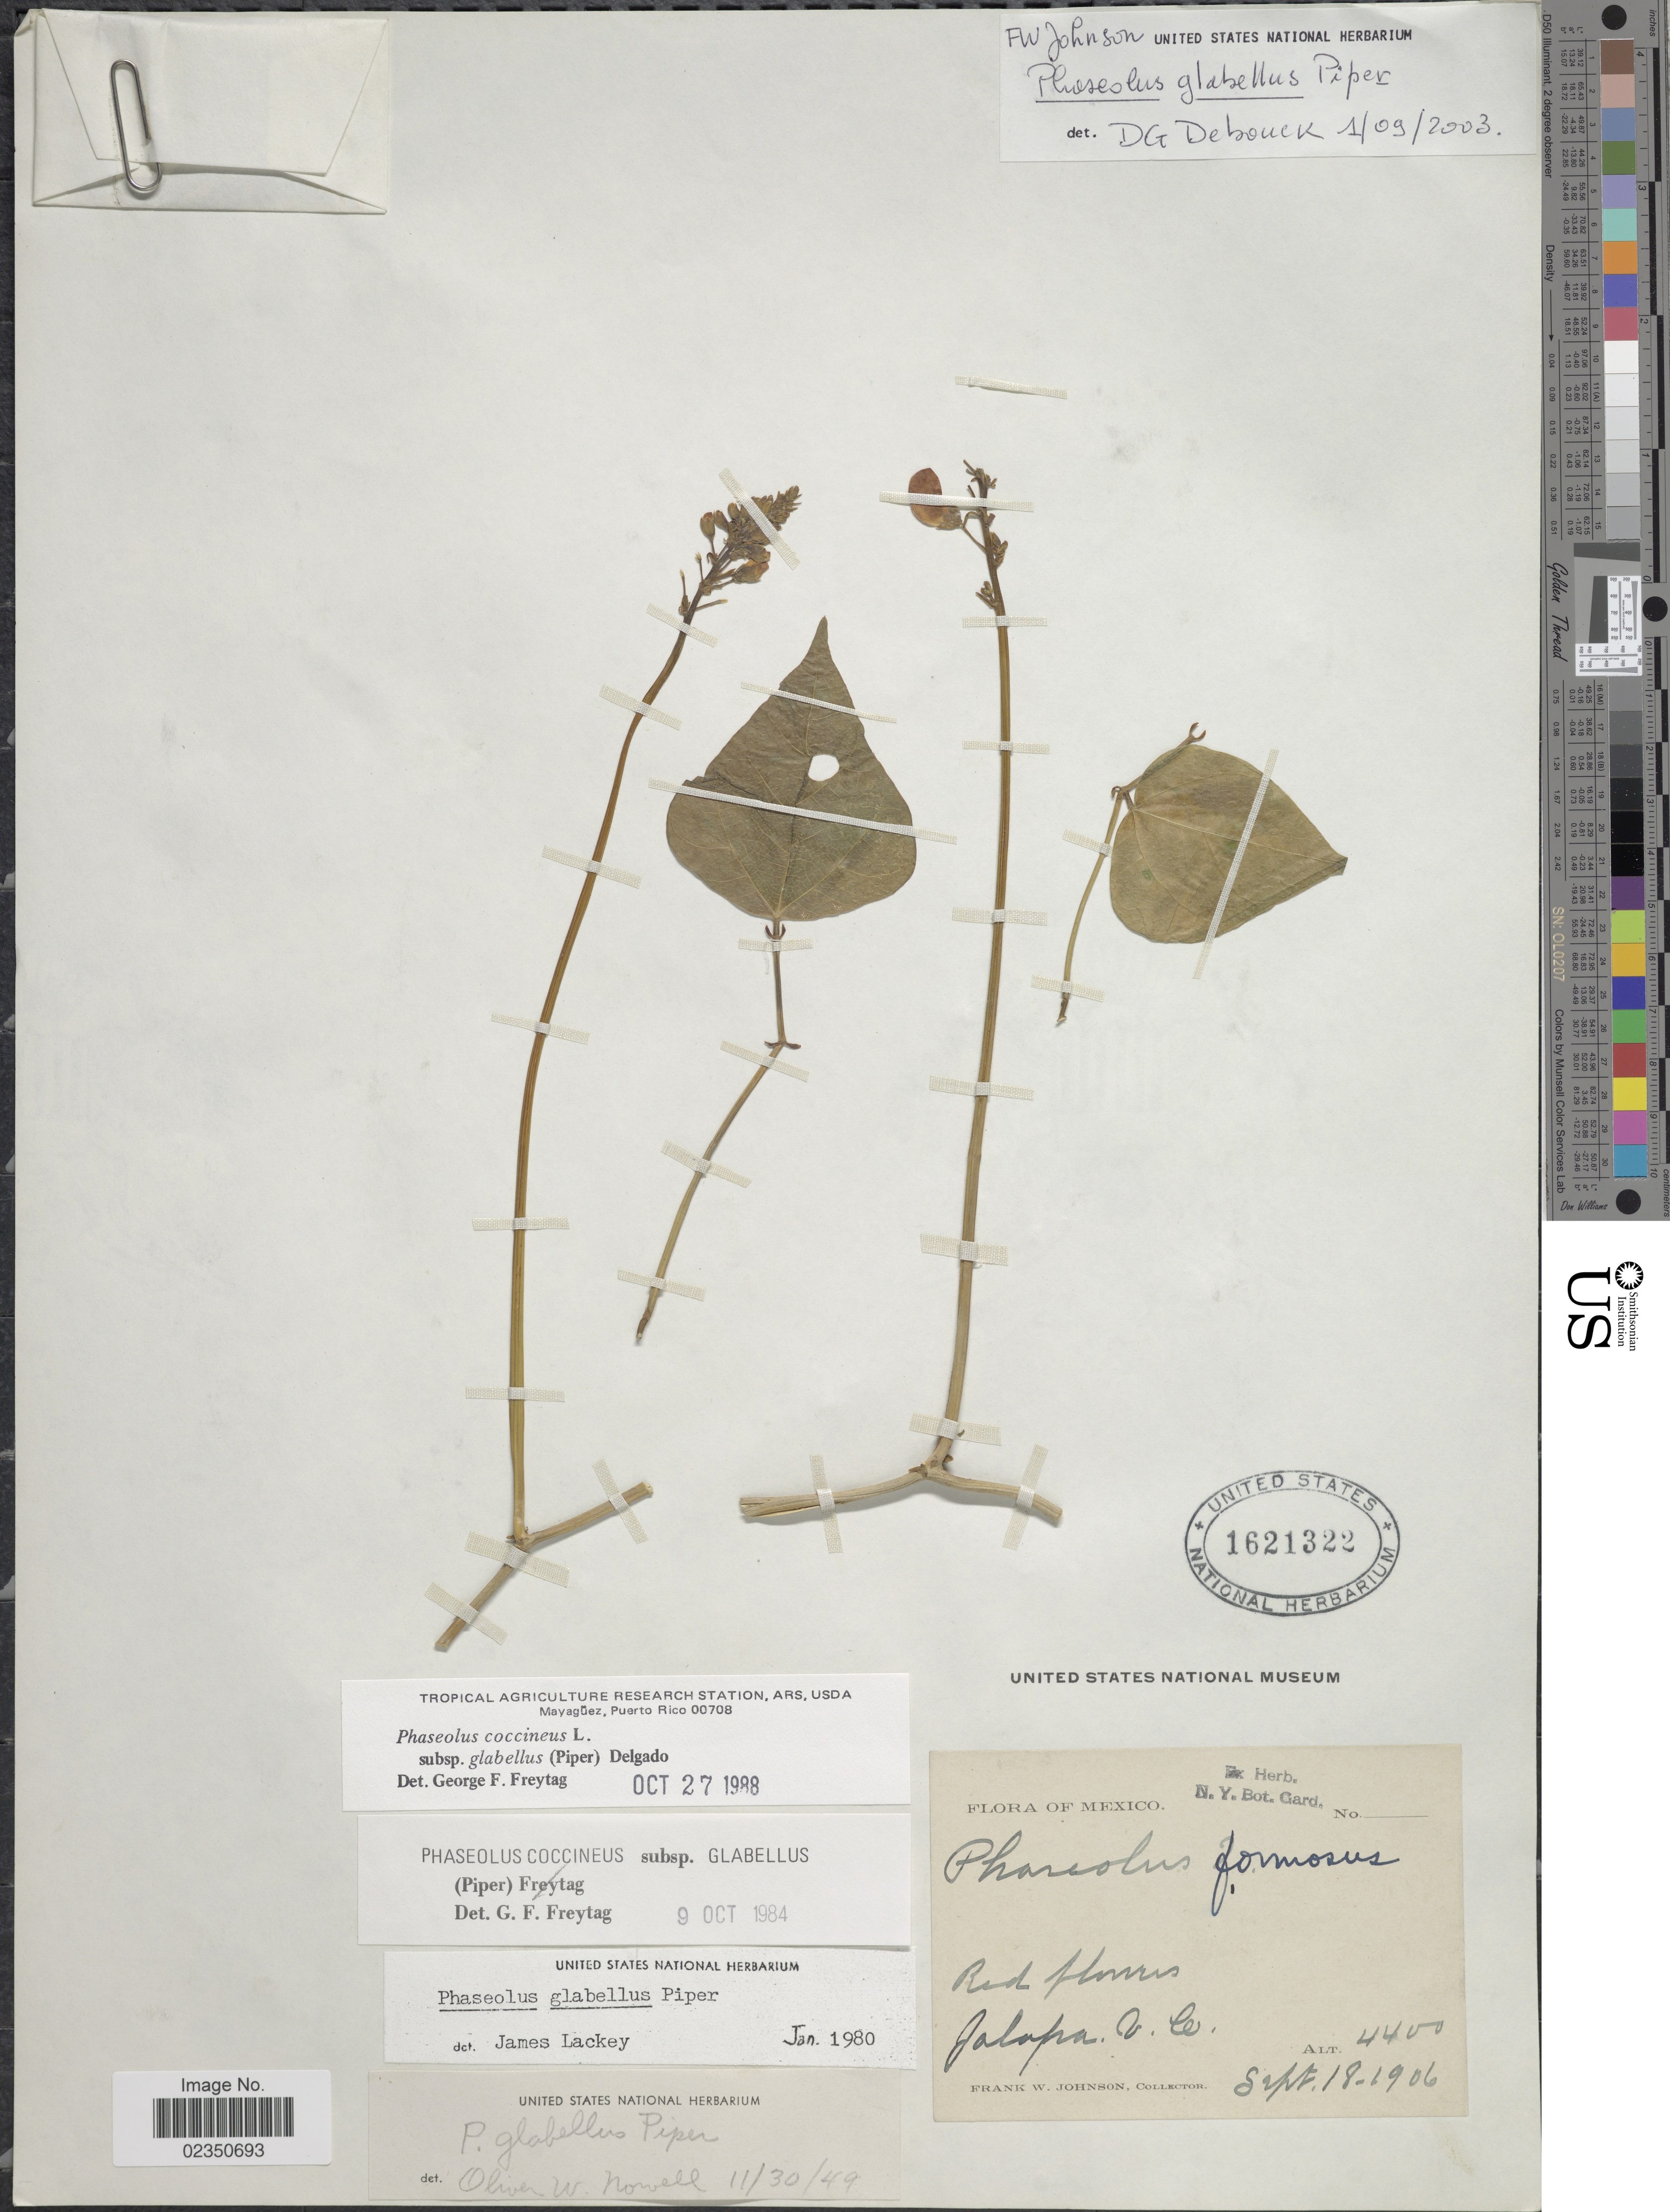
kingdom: Plantae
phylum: Tracheophyta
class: Magnoliopsida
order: Fabales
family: Fabaceae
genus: Phaseolus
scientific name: Phaseolus glabellus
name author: Piper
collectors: F. W. Johnson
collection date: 1906-09-18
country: Mexico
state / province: Veracruz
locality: Jalapa V. Co.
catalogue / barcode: US 1621322